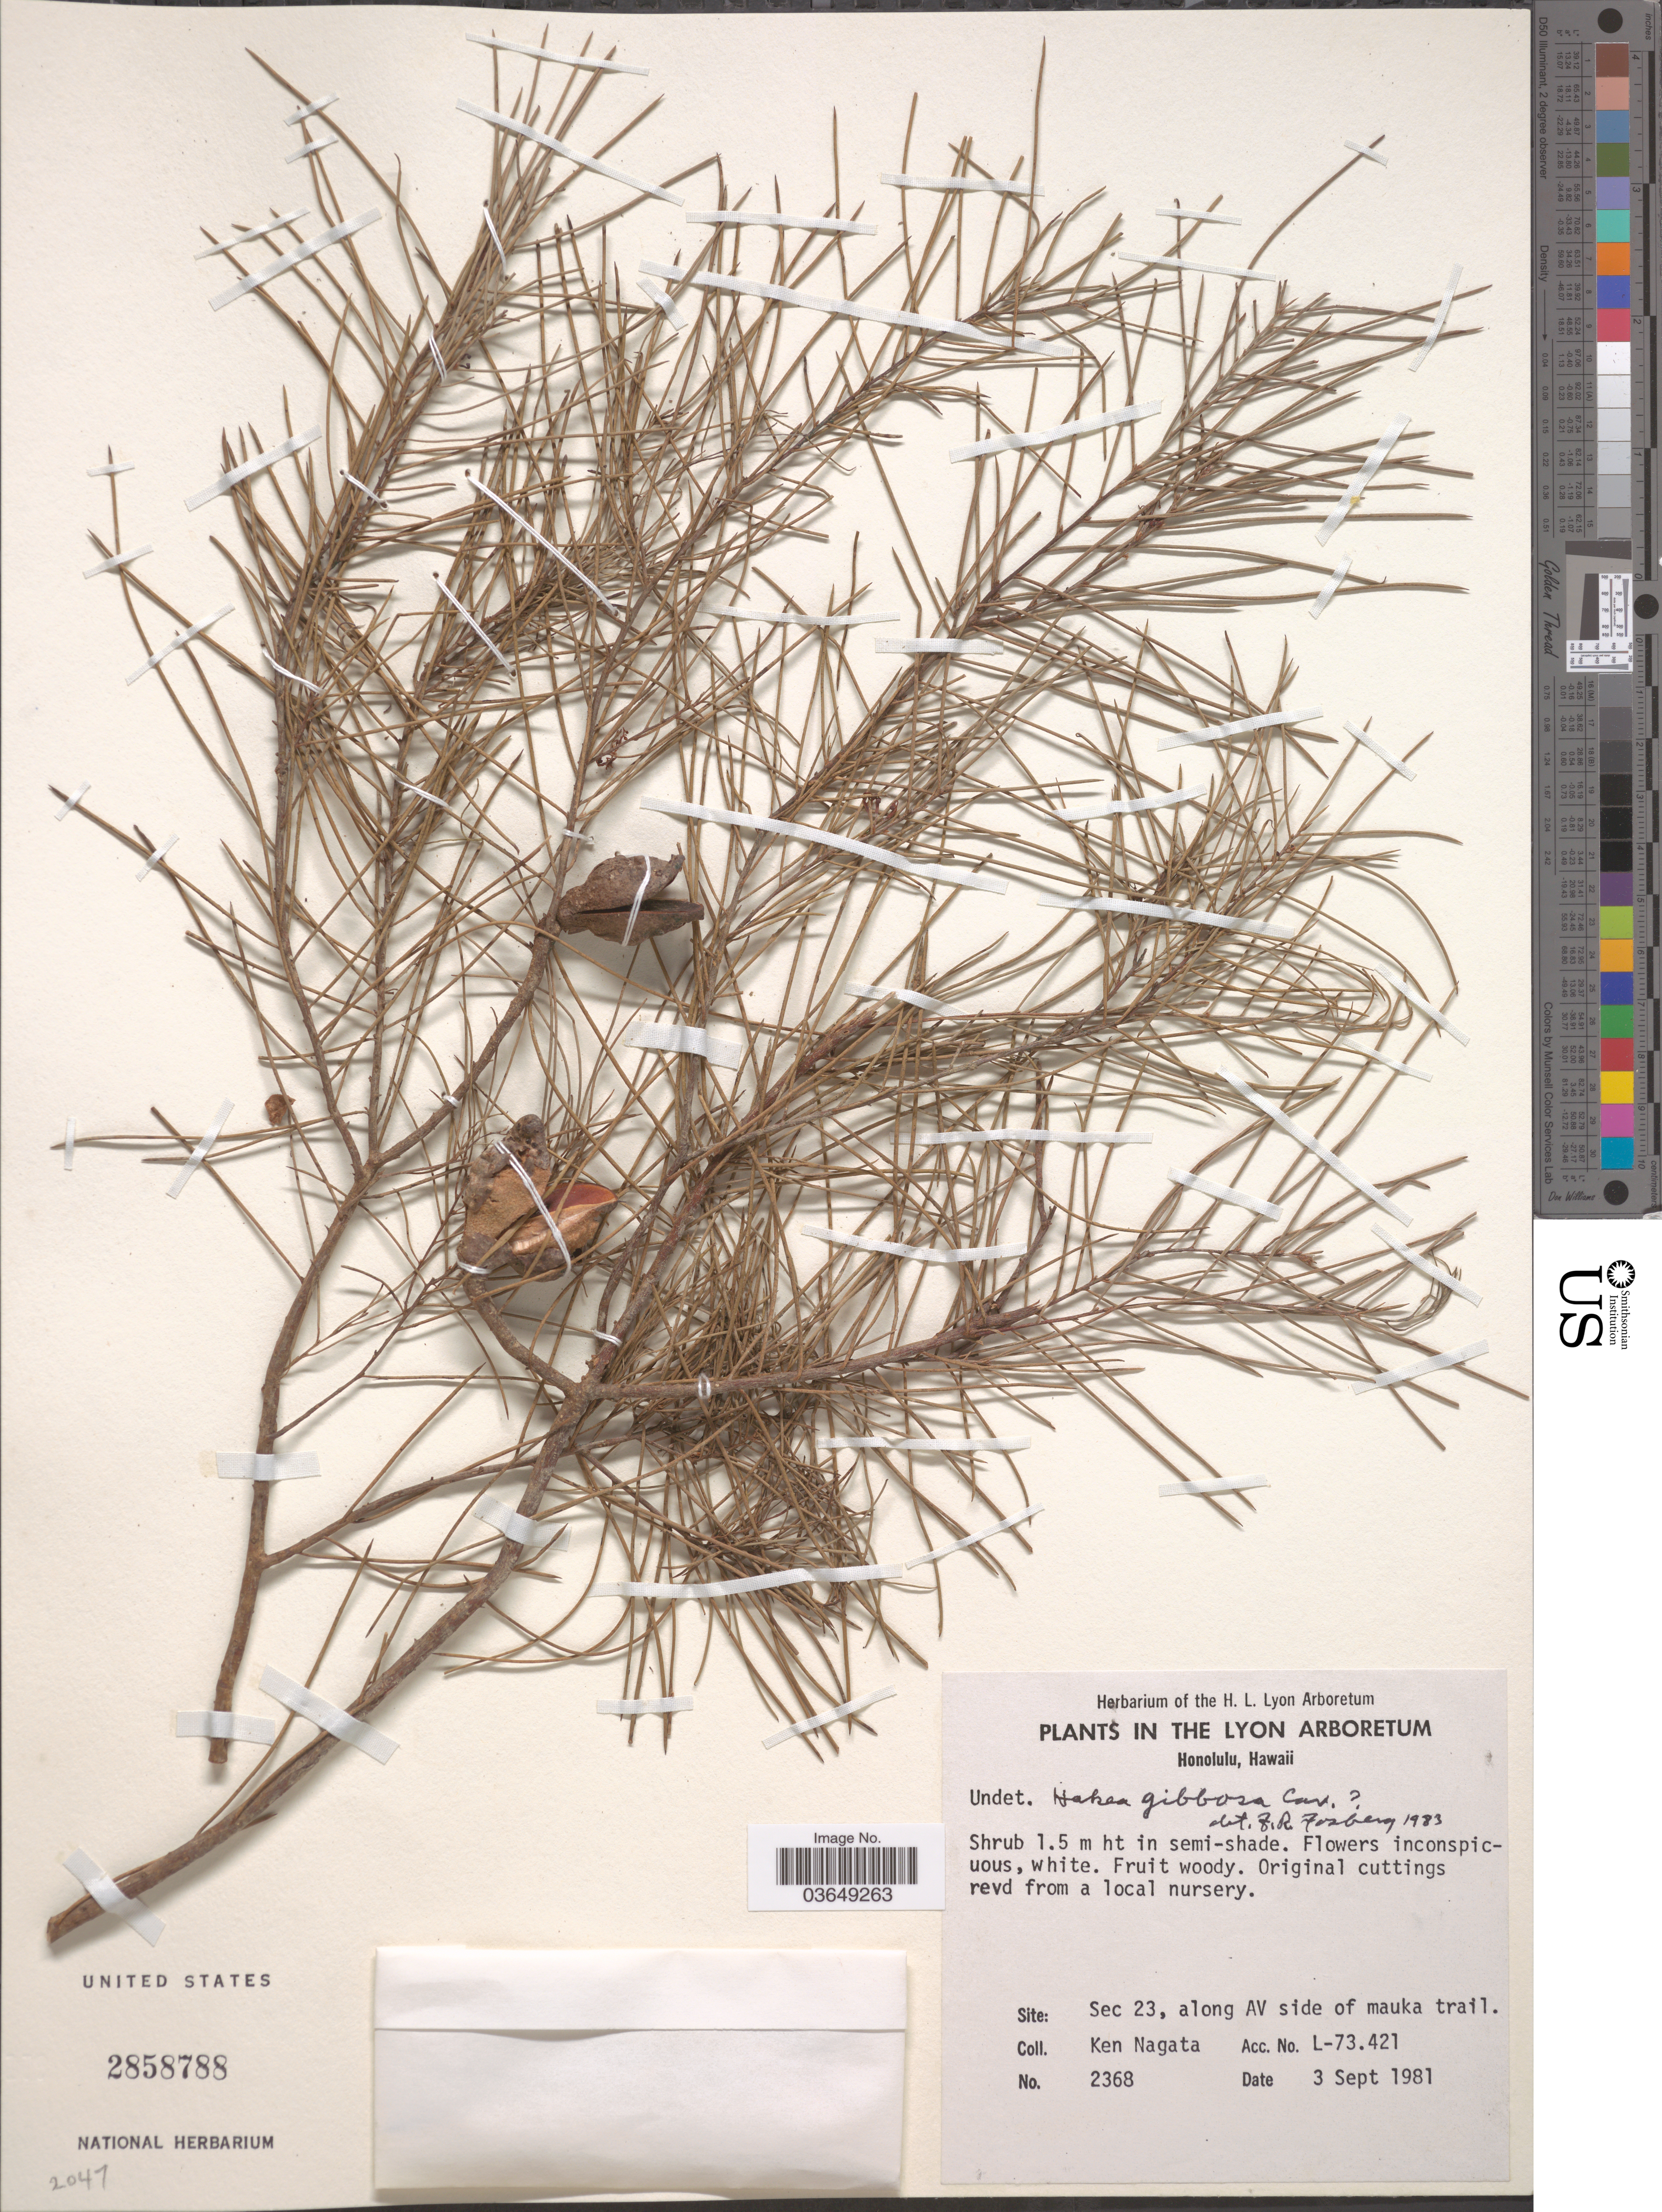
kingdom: Plantae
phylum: Tracheophyta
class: Magnoliopsida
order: Proteales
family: Proteaceae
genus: Hakea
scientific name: Hakea gibbosa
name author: (Sm.) Cav.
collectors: K. Nagata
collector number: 2368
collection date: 1981-09-03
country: United States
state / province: Hawaii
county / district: Honolulu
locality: Lyon Arboretum. Honolulu. Site: Sec 23, along AV side of mauka trail.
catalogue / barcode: US 2858788